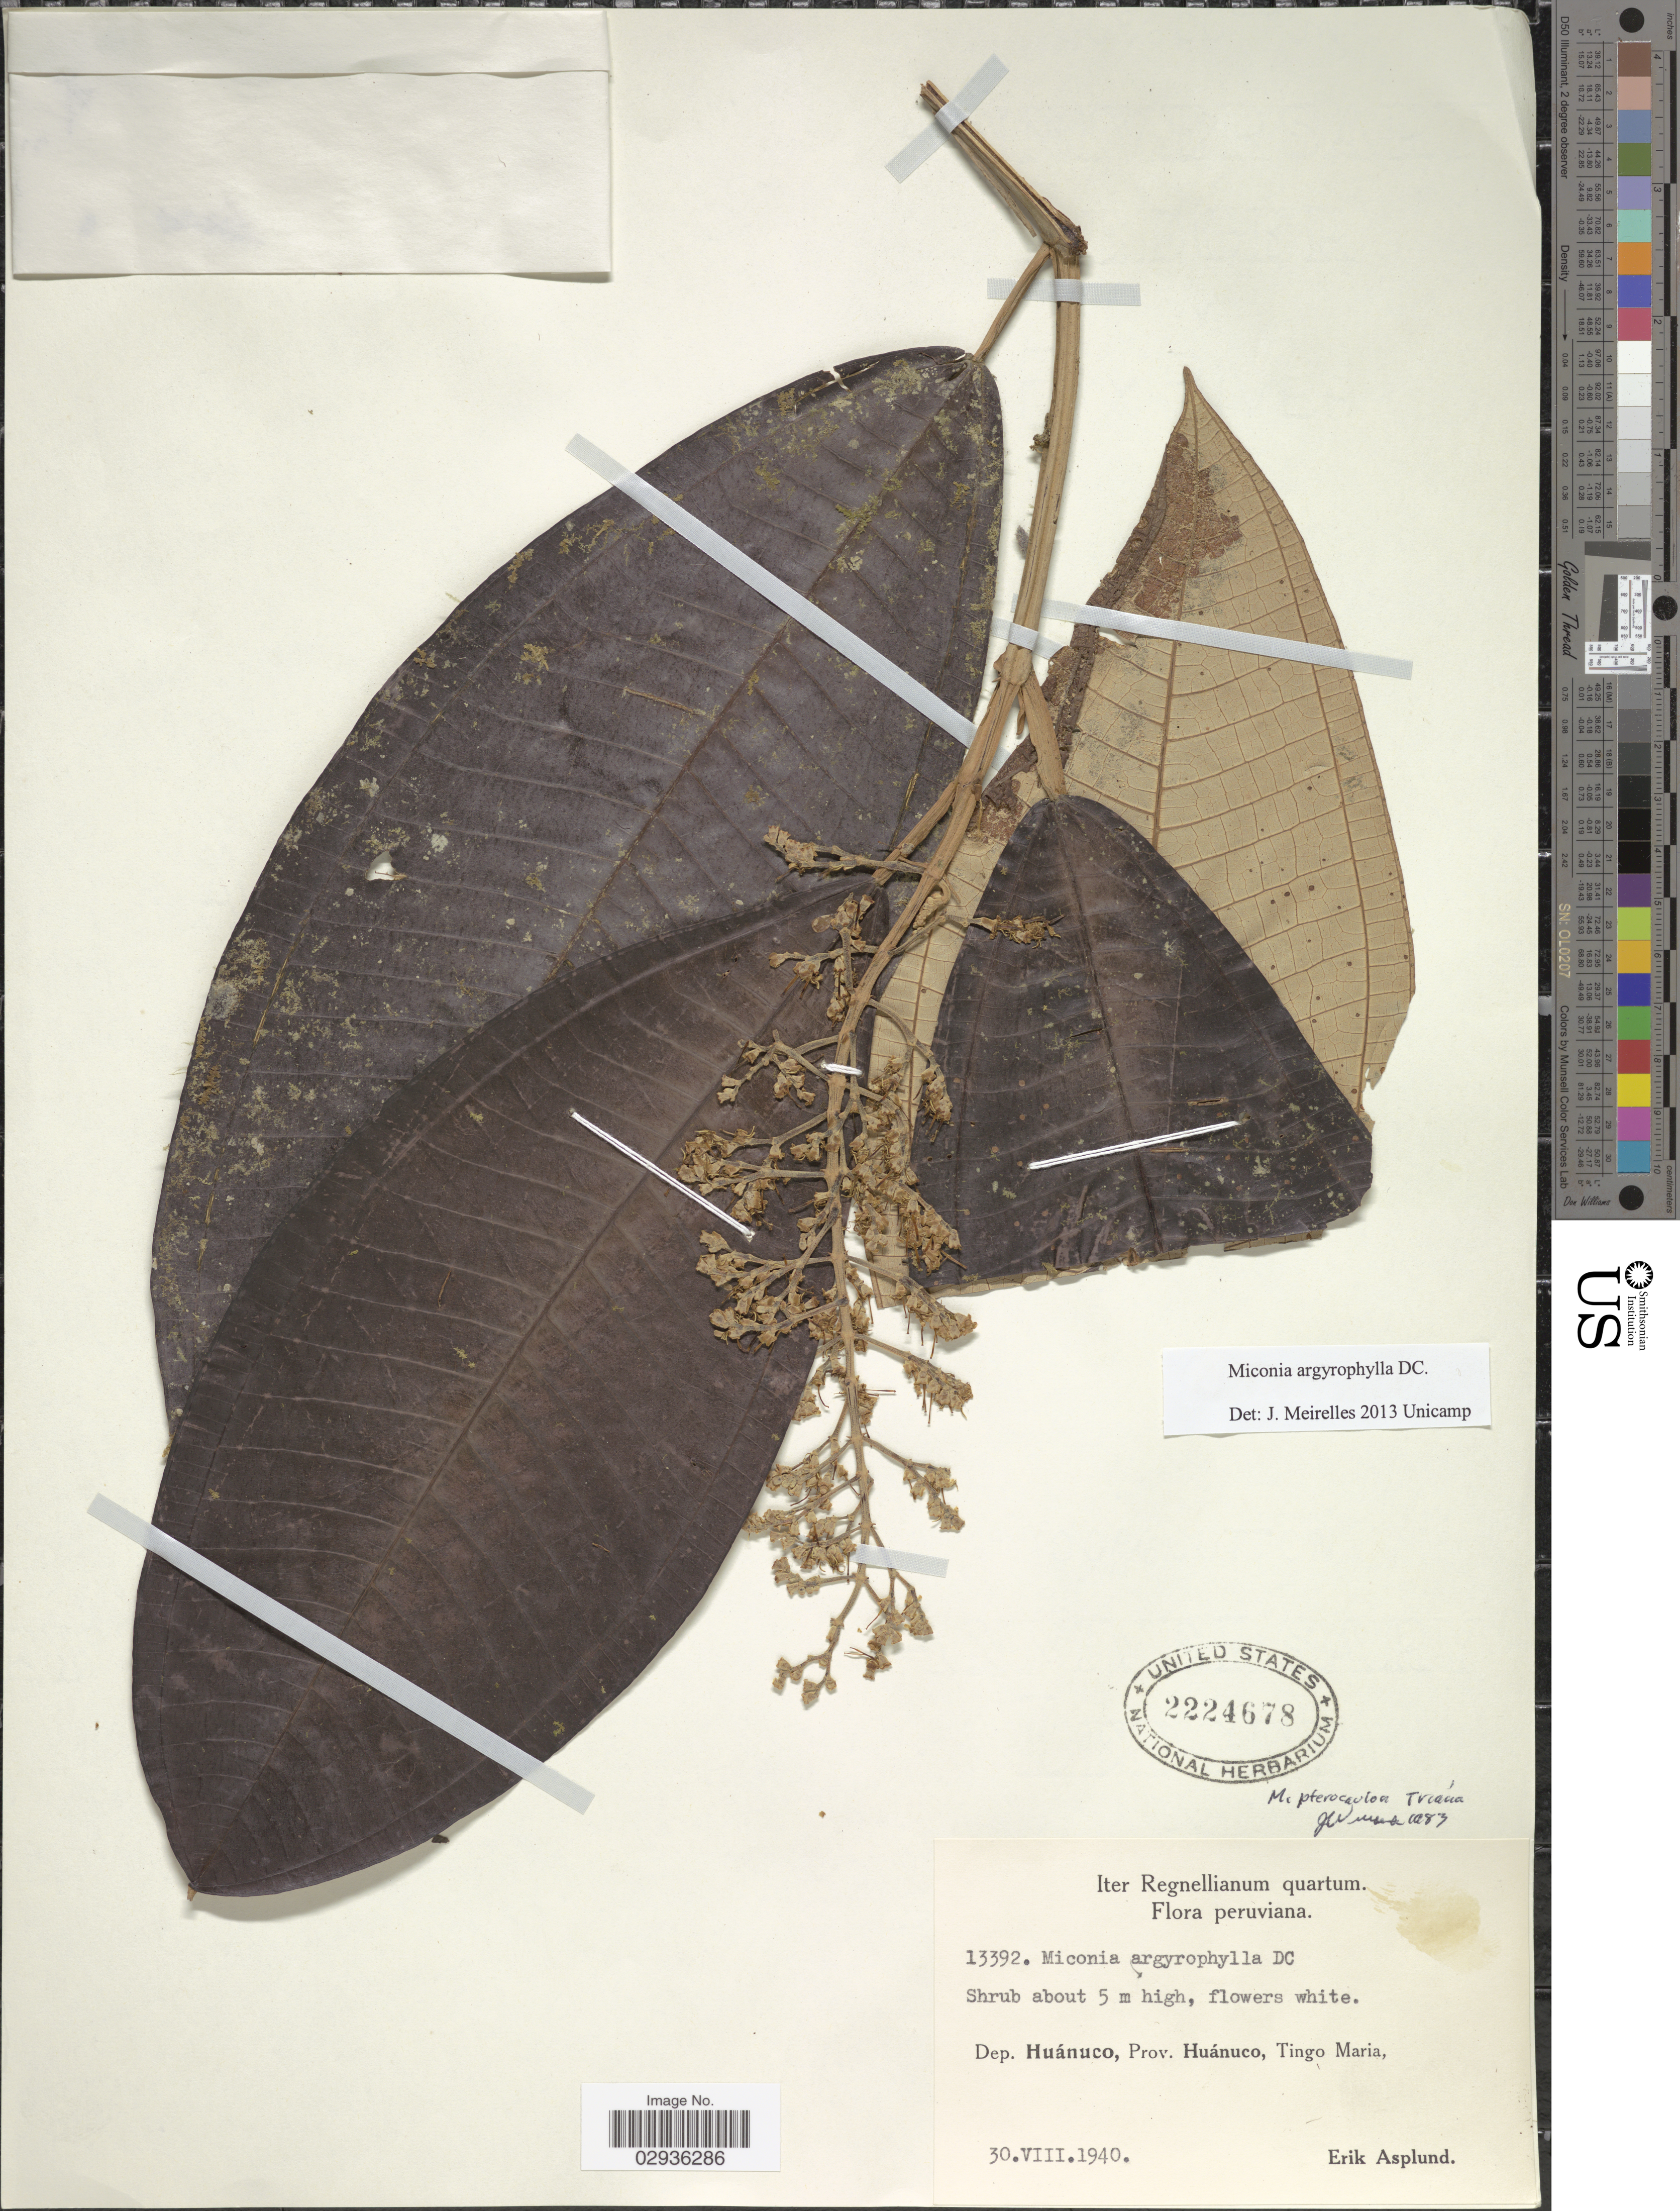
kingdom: Plantae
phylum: Tracheophyta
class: Magnoliopsida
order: Myrtales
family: Melastomataceae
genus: Miconia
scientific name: Miconia argyrophylla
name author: DC.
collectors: E. Asplund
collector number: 13392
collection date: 1940-08-30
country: Peru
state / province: Huánuco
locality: Dep. Huánuco, Tingo Maria.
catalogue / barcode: US 2224678